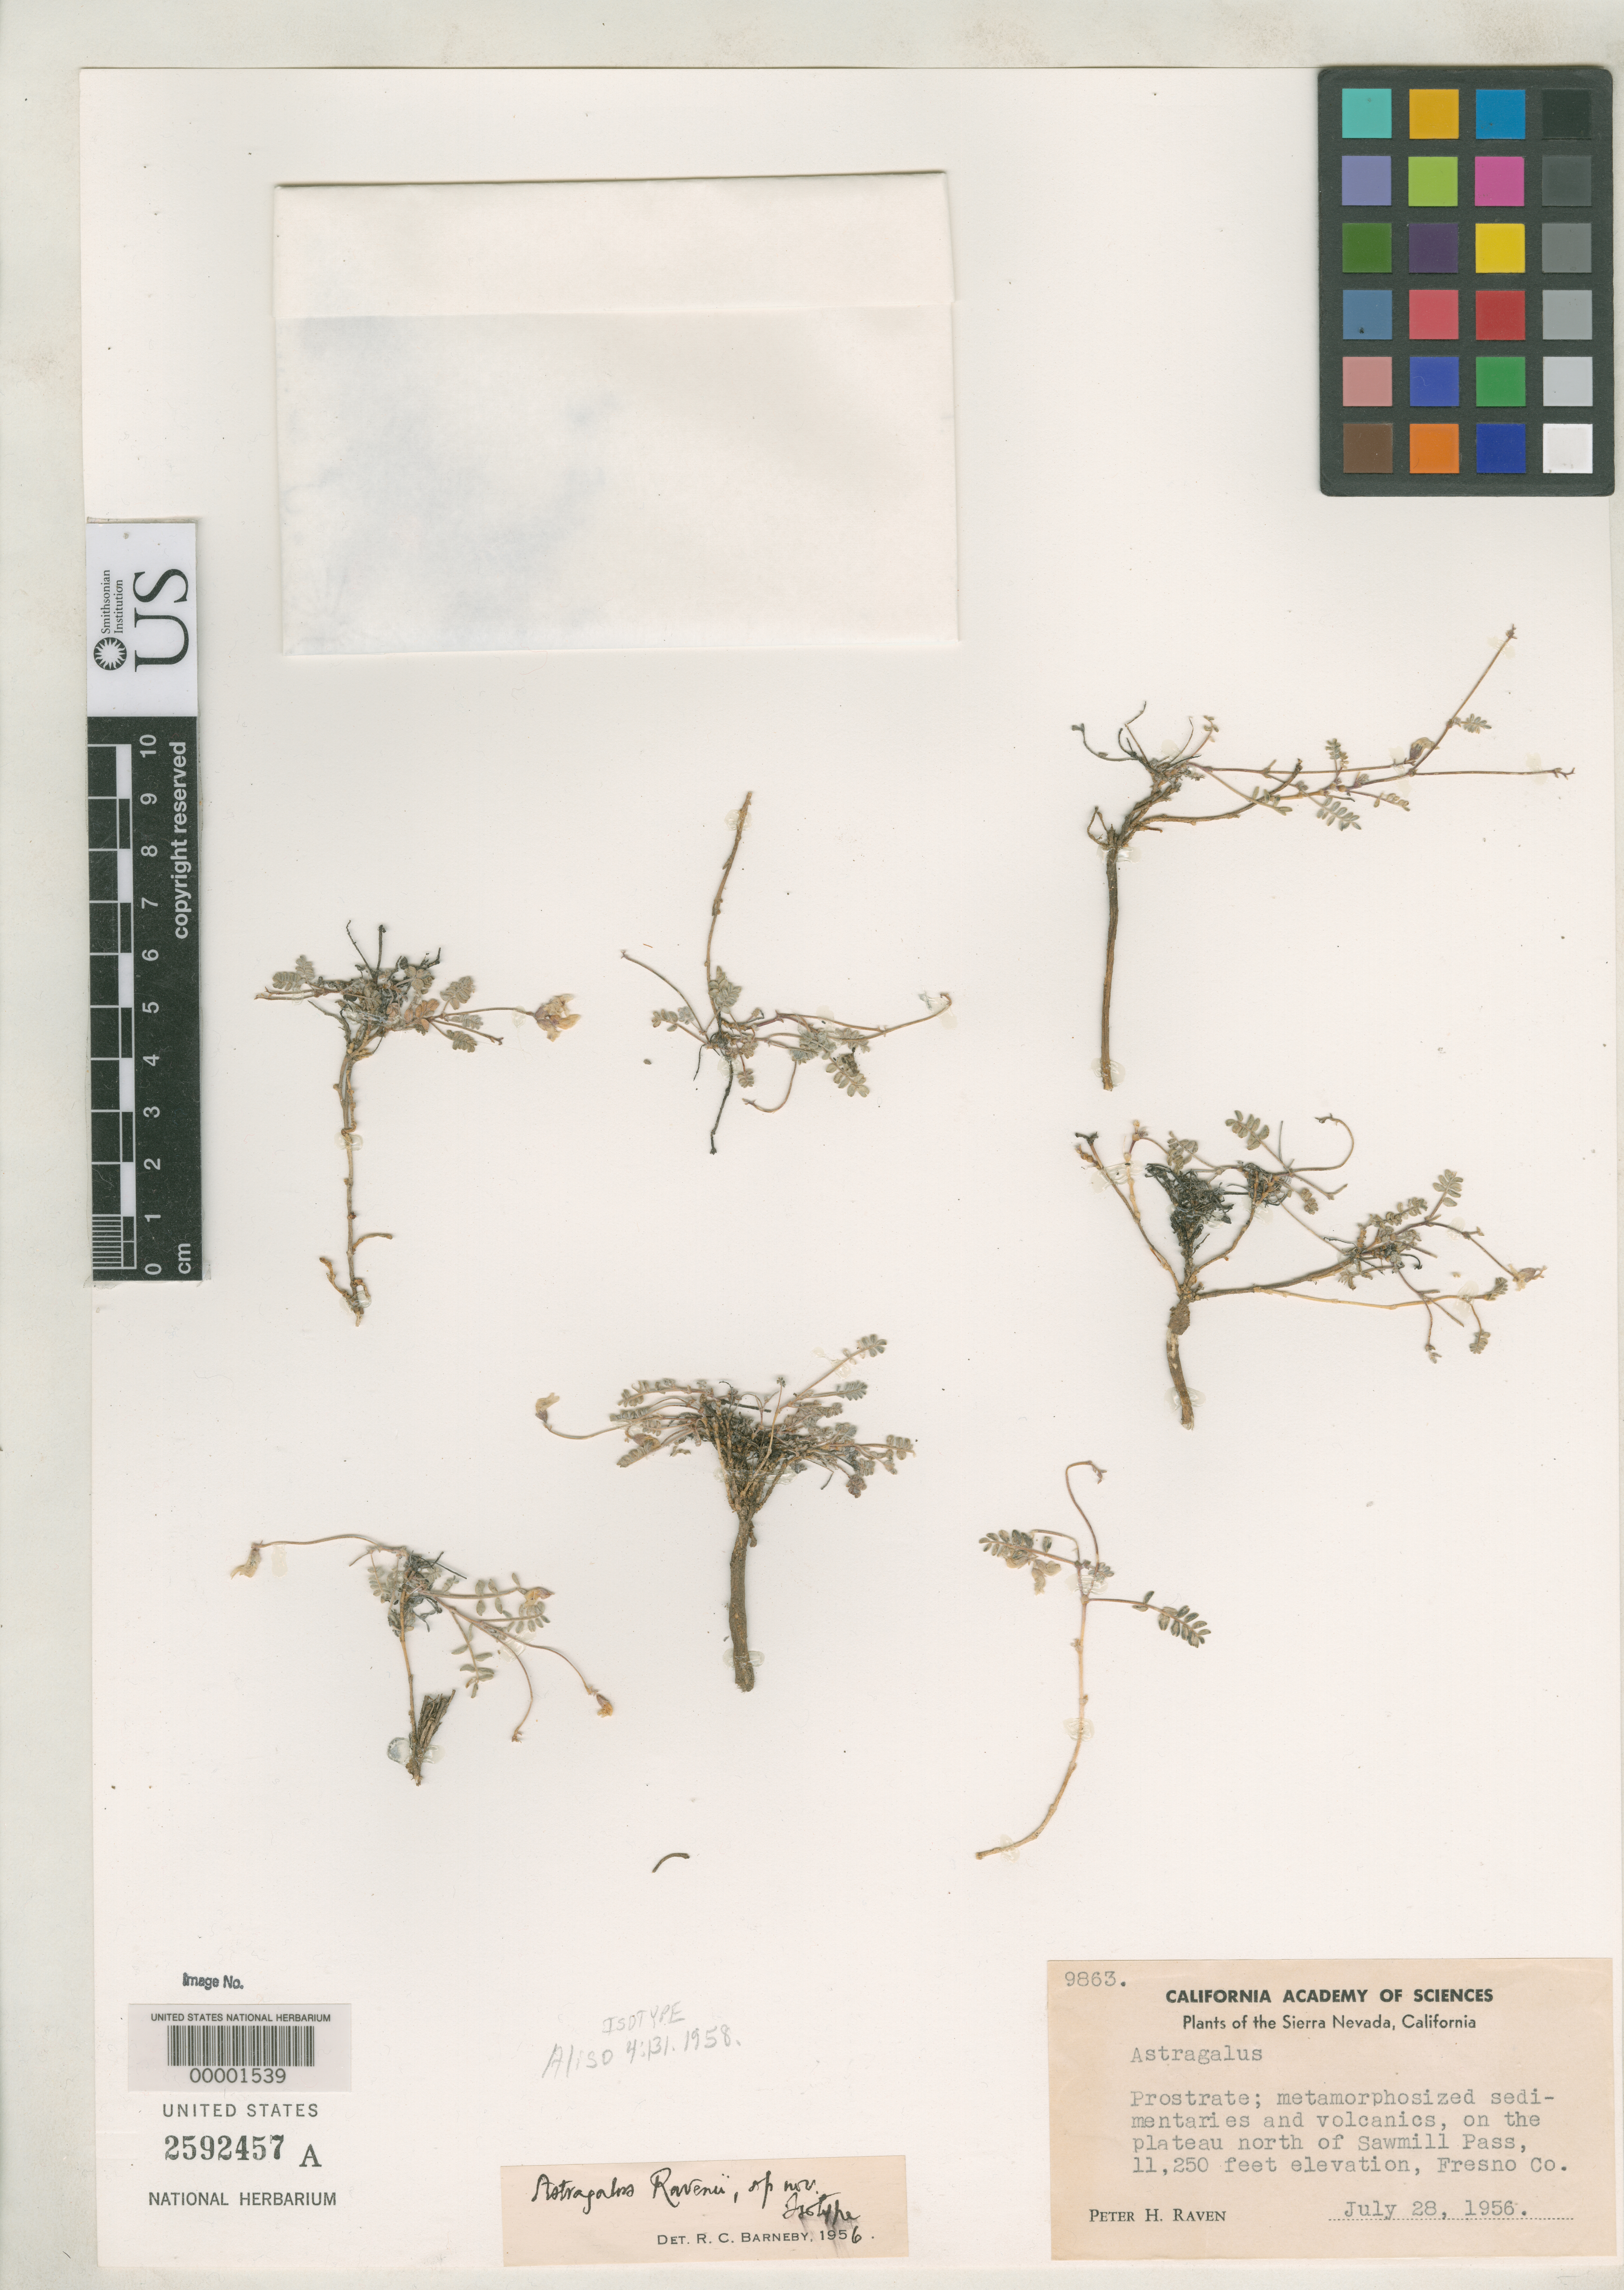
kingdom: Plantae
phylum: Tracheophyta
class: Magnoliopsida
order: Fabales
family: Fabaceae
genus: Astragalus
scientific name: Astragalus ravenii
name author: Barneby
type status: Isotype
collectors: P. H. Raven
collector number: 9863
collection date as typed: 28 Jul 1956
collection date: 1956-07-28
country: United States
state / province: California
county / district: Fresno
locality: Sawmill Pass.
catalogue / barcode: US 2592457A